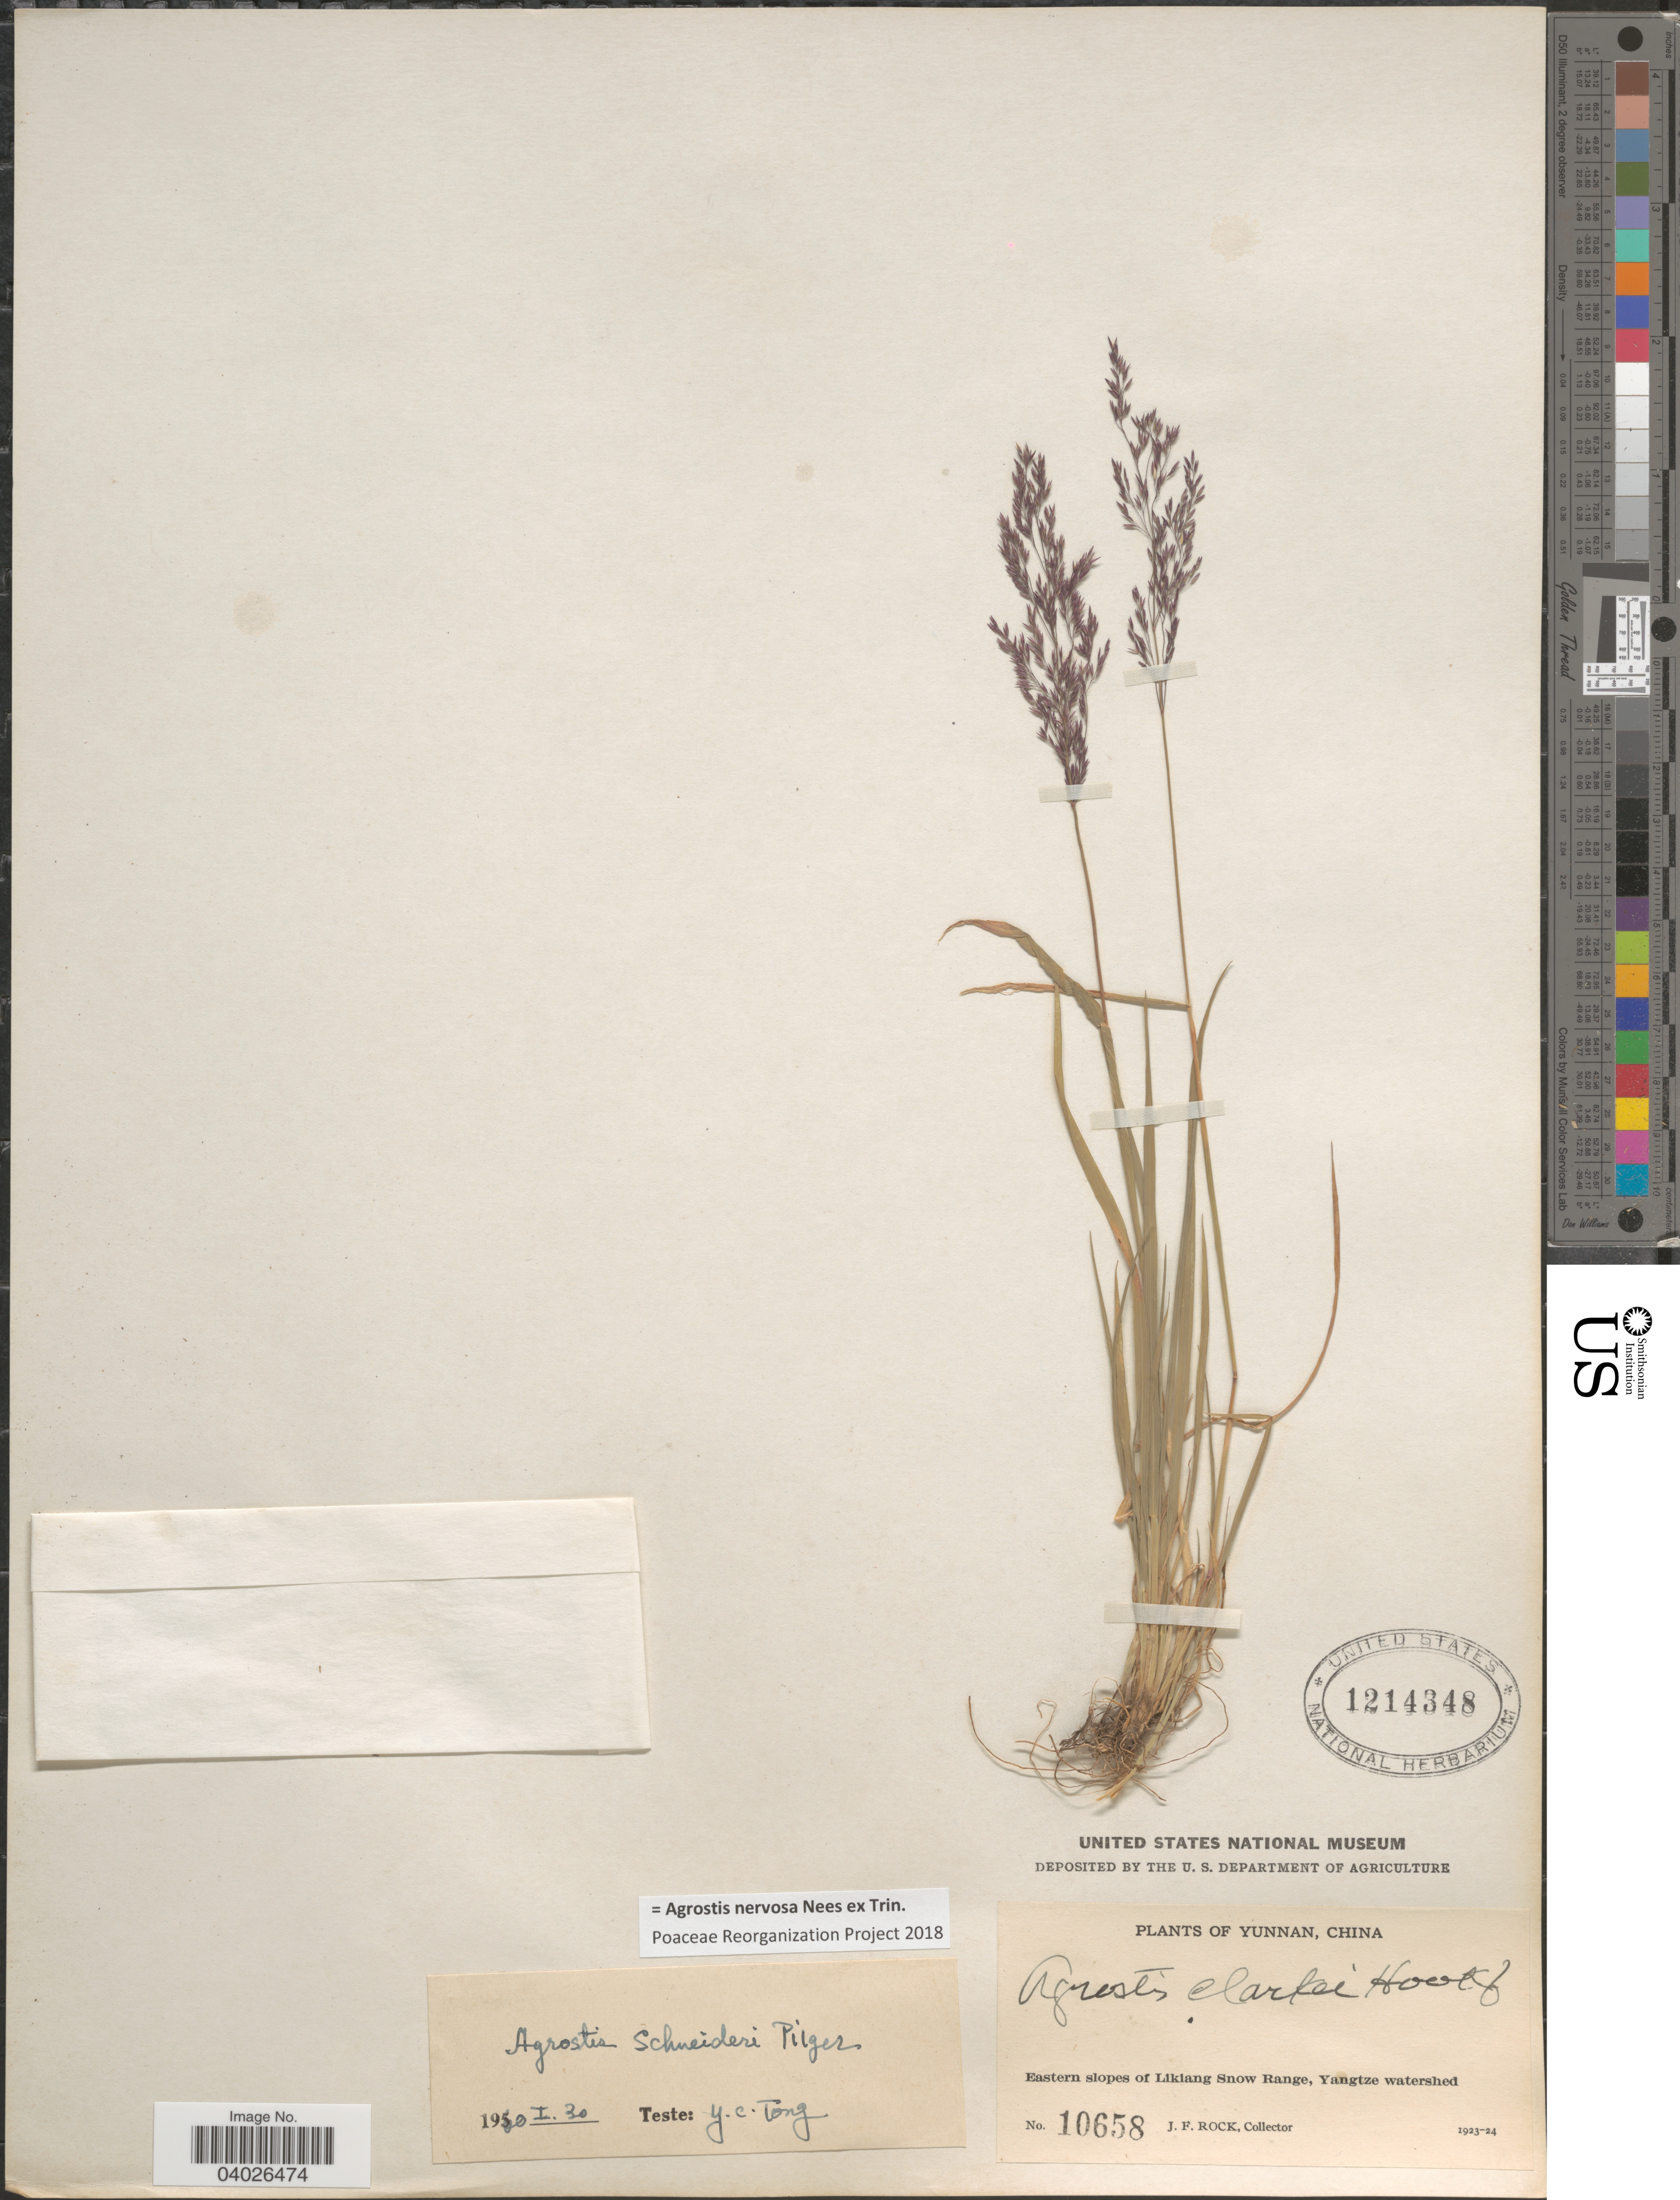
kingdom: Plantae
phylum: Tracheophyta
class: Liliopsida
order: Poales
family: Poaceae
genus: Agrostis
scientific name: Agrostis nervosa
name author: Nees ex Trin.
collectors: J. Rock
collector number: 10658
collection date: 1923/1924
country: China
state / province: Yunnan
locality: Eastern slopes of Likiang Snow Range, Yangtze watershed.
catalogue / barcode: US 1214348